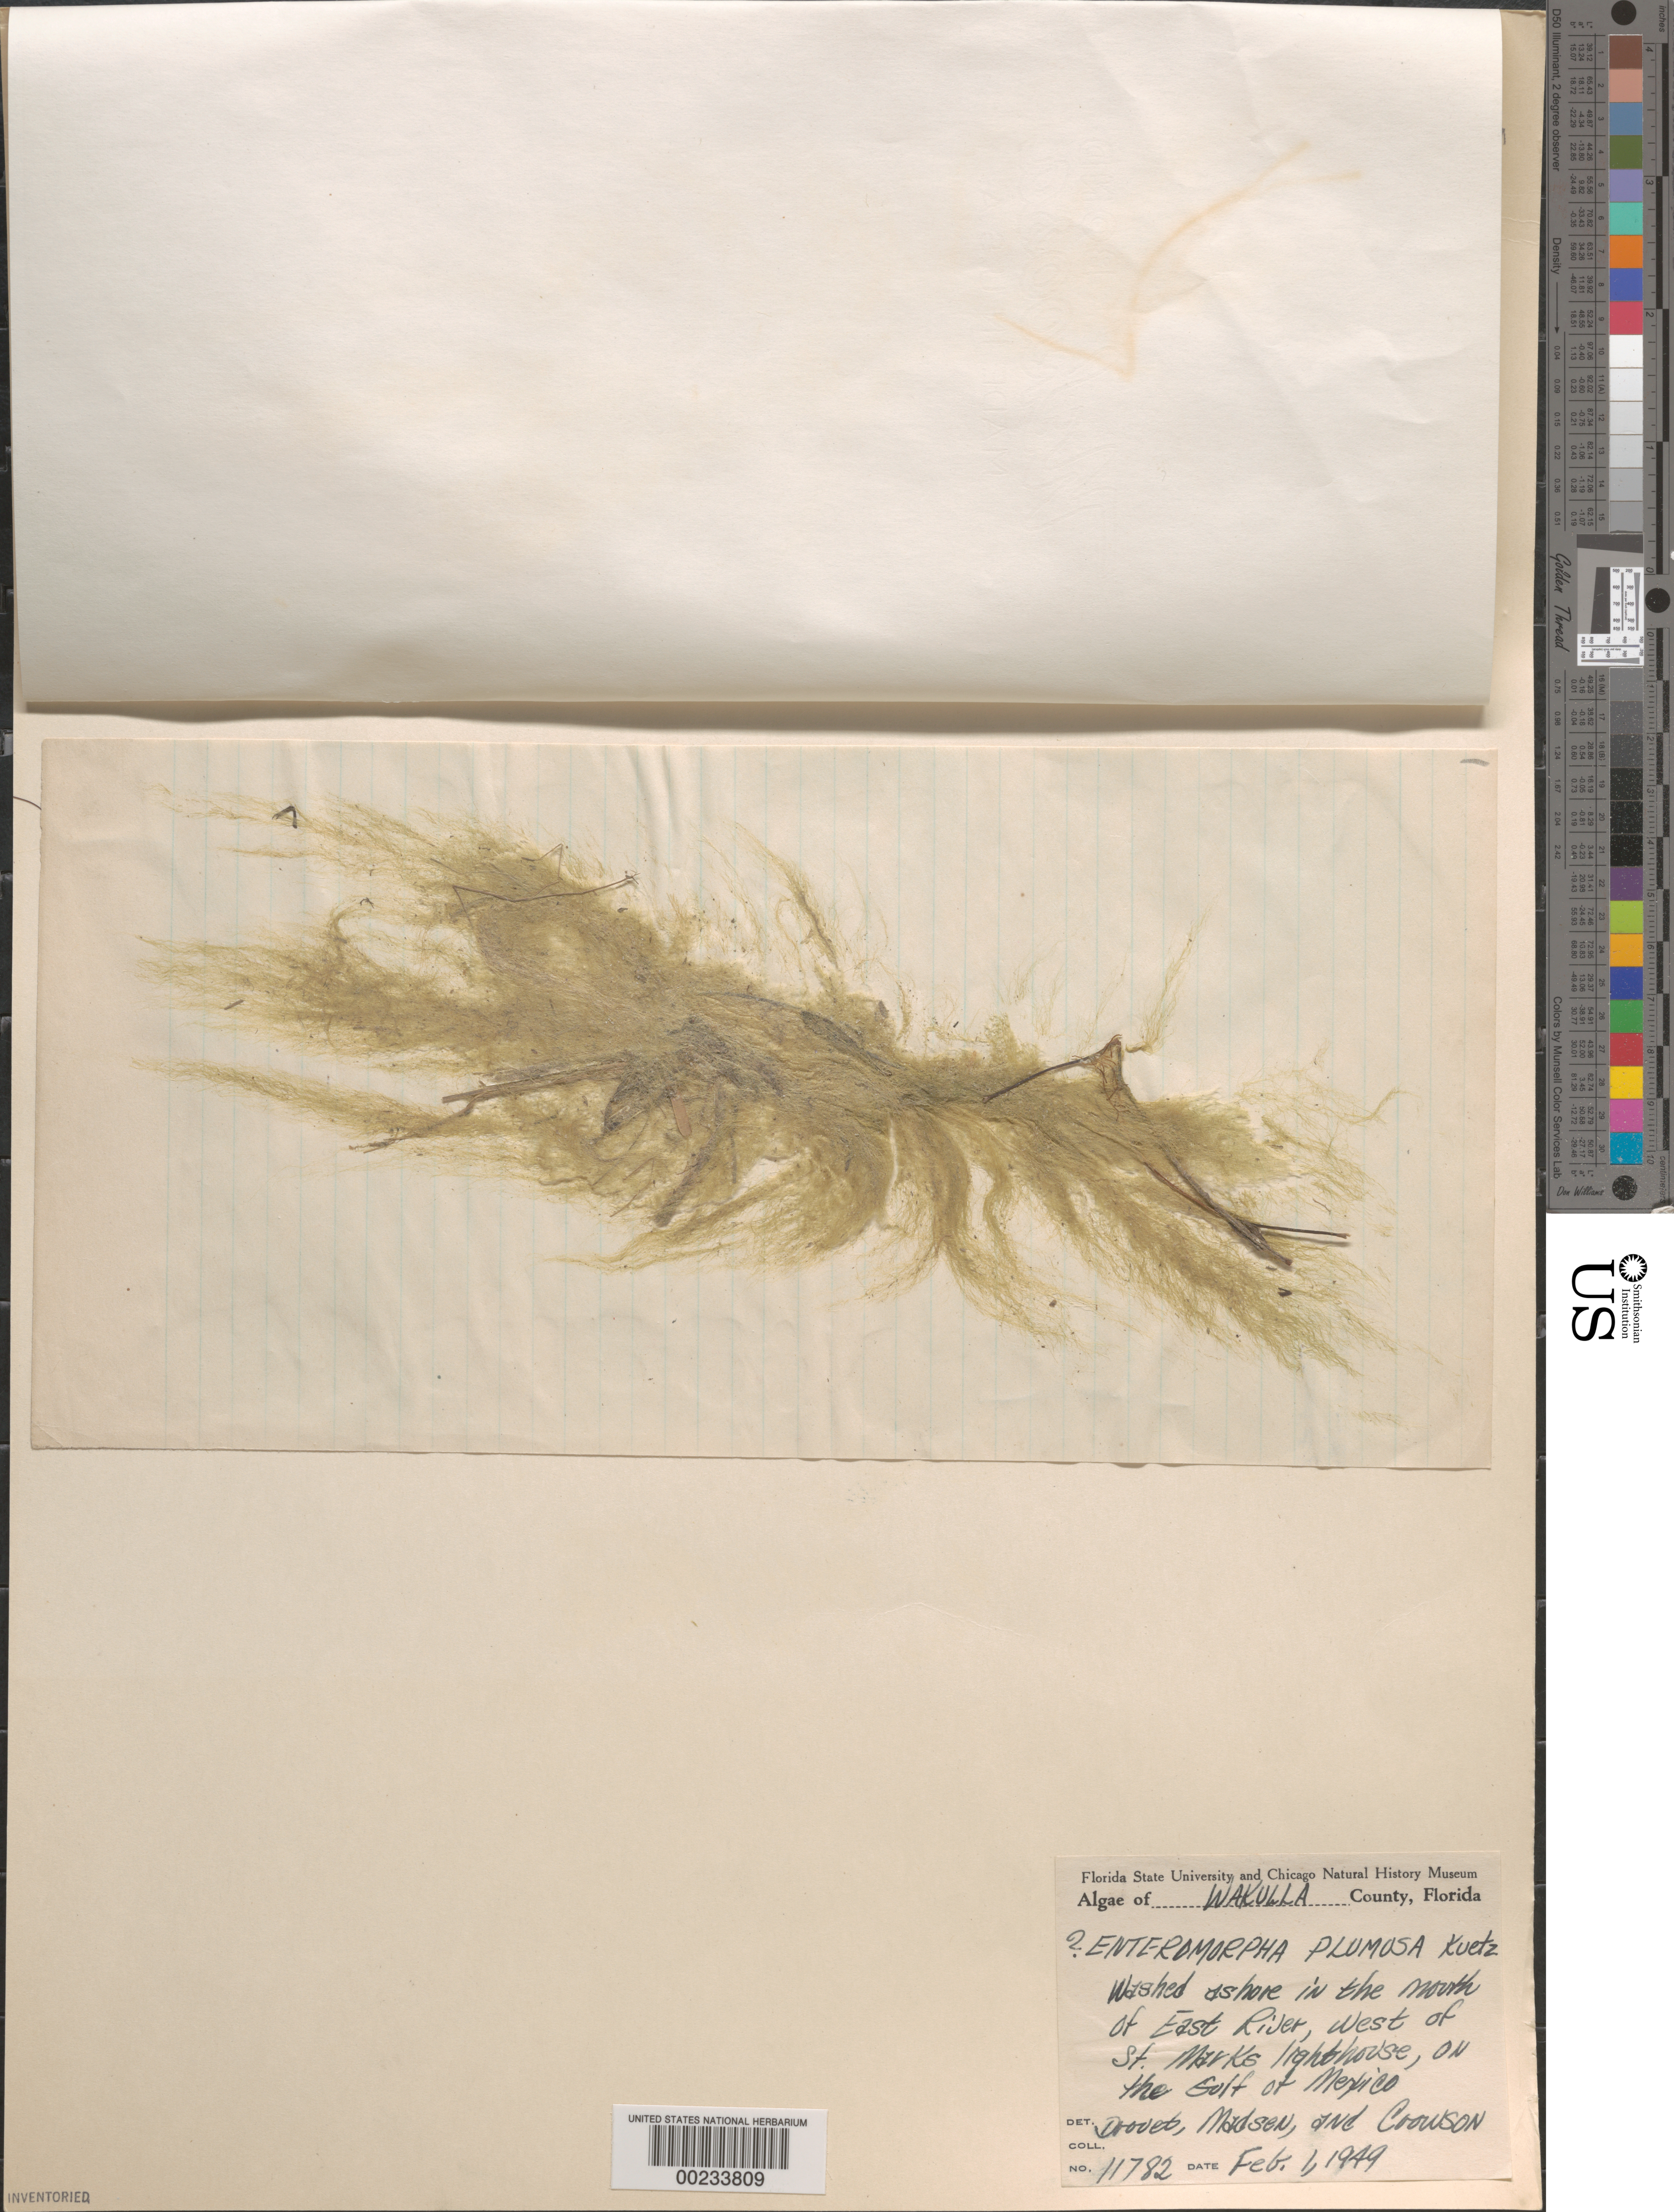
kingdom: Plantae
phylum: Chlorophyta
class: Ulvophyceae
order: Ulvales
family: Ulvaceae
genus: Ulva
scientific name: Ulva paradoxa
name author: C. Agardh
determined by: Algae name updating Project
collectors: F. E. Drouet, G. Madsen & D. Crowson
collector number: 11782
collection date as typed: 01 Feb 1949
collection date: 1949-02-01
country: United States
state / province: Florida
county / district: Wakulla County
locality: East River mouth, west of St. Marks Light, St. Marks River mouth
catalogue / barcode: US 19605